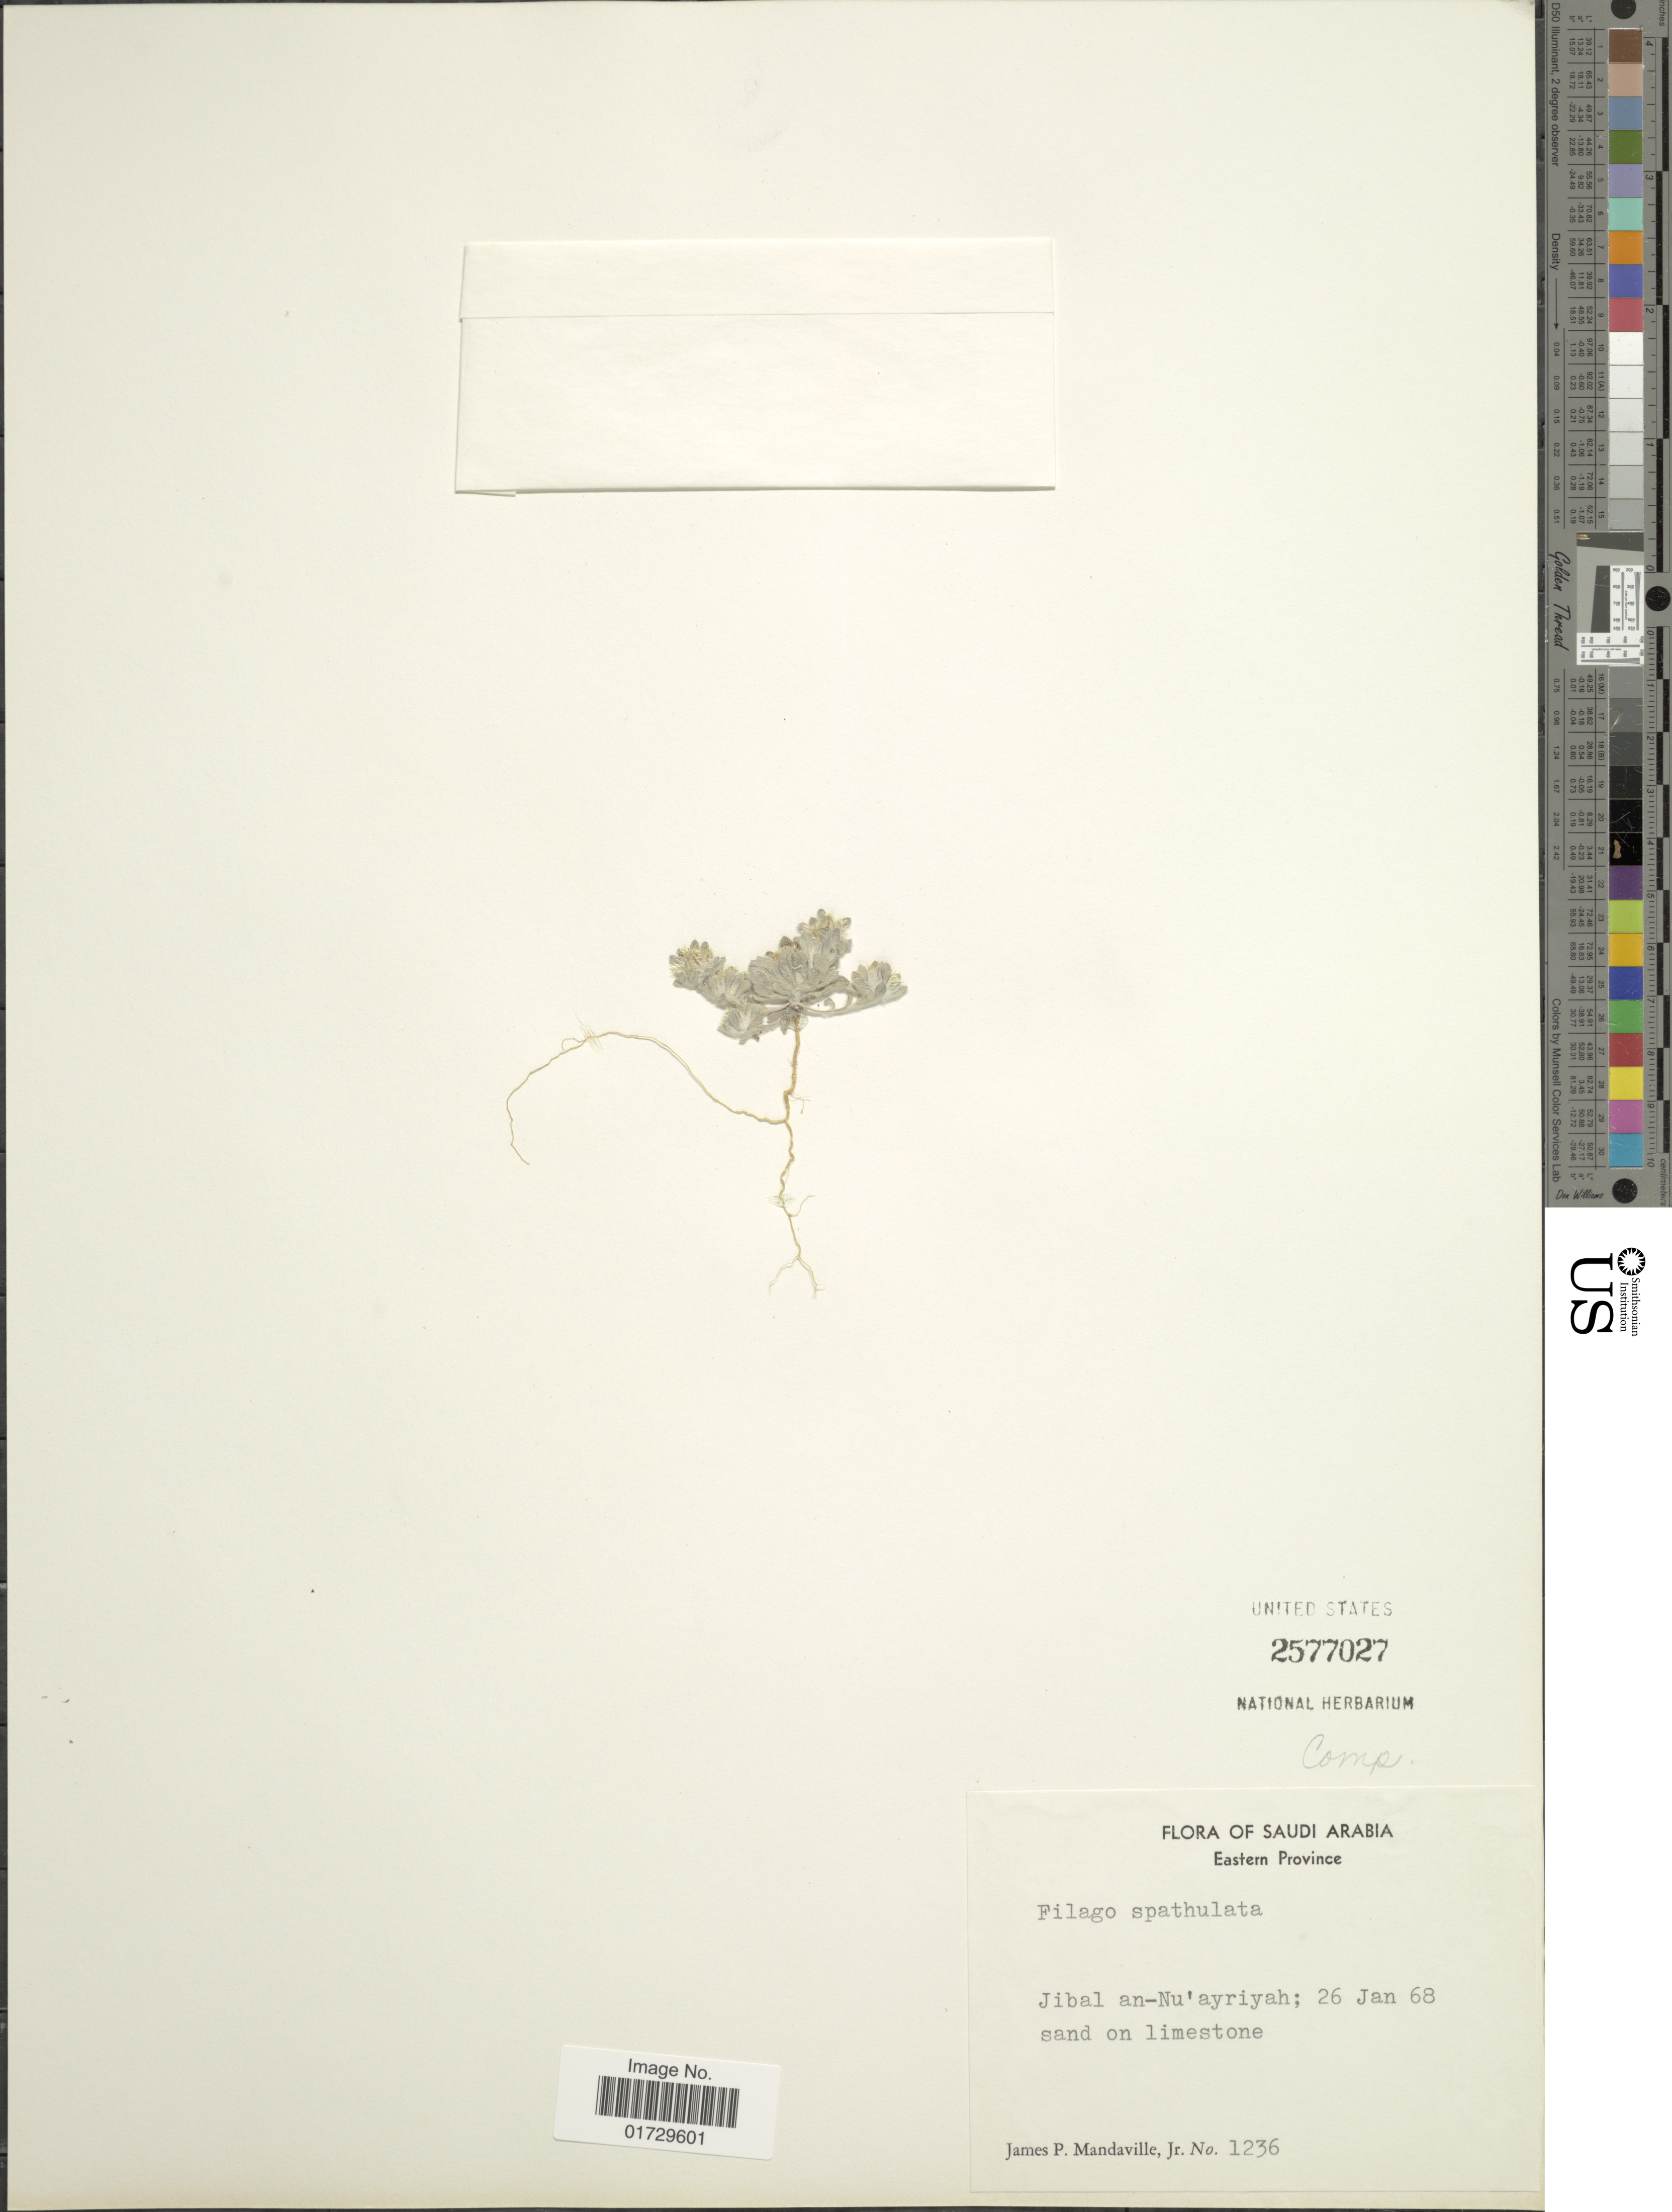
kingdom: Plantae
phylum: Tracheophyta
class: Magnoliopsida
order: Asterales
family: Asteraceae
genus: Filago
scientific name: Filago spathulata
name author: C. Presl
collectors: J. Mandaville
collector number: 1236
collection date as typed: Transcribed d/m/y: 26/1/68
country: Saudi Arabia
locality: Eastern Province, Jibal an-Nu' ayriyah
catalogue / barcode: US 2577027